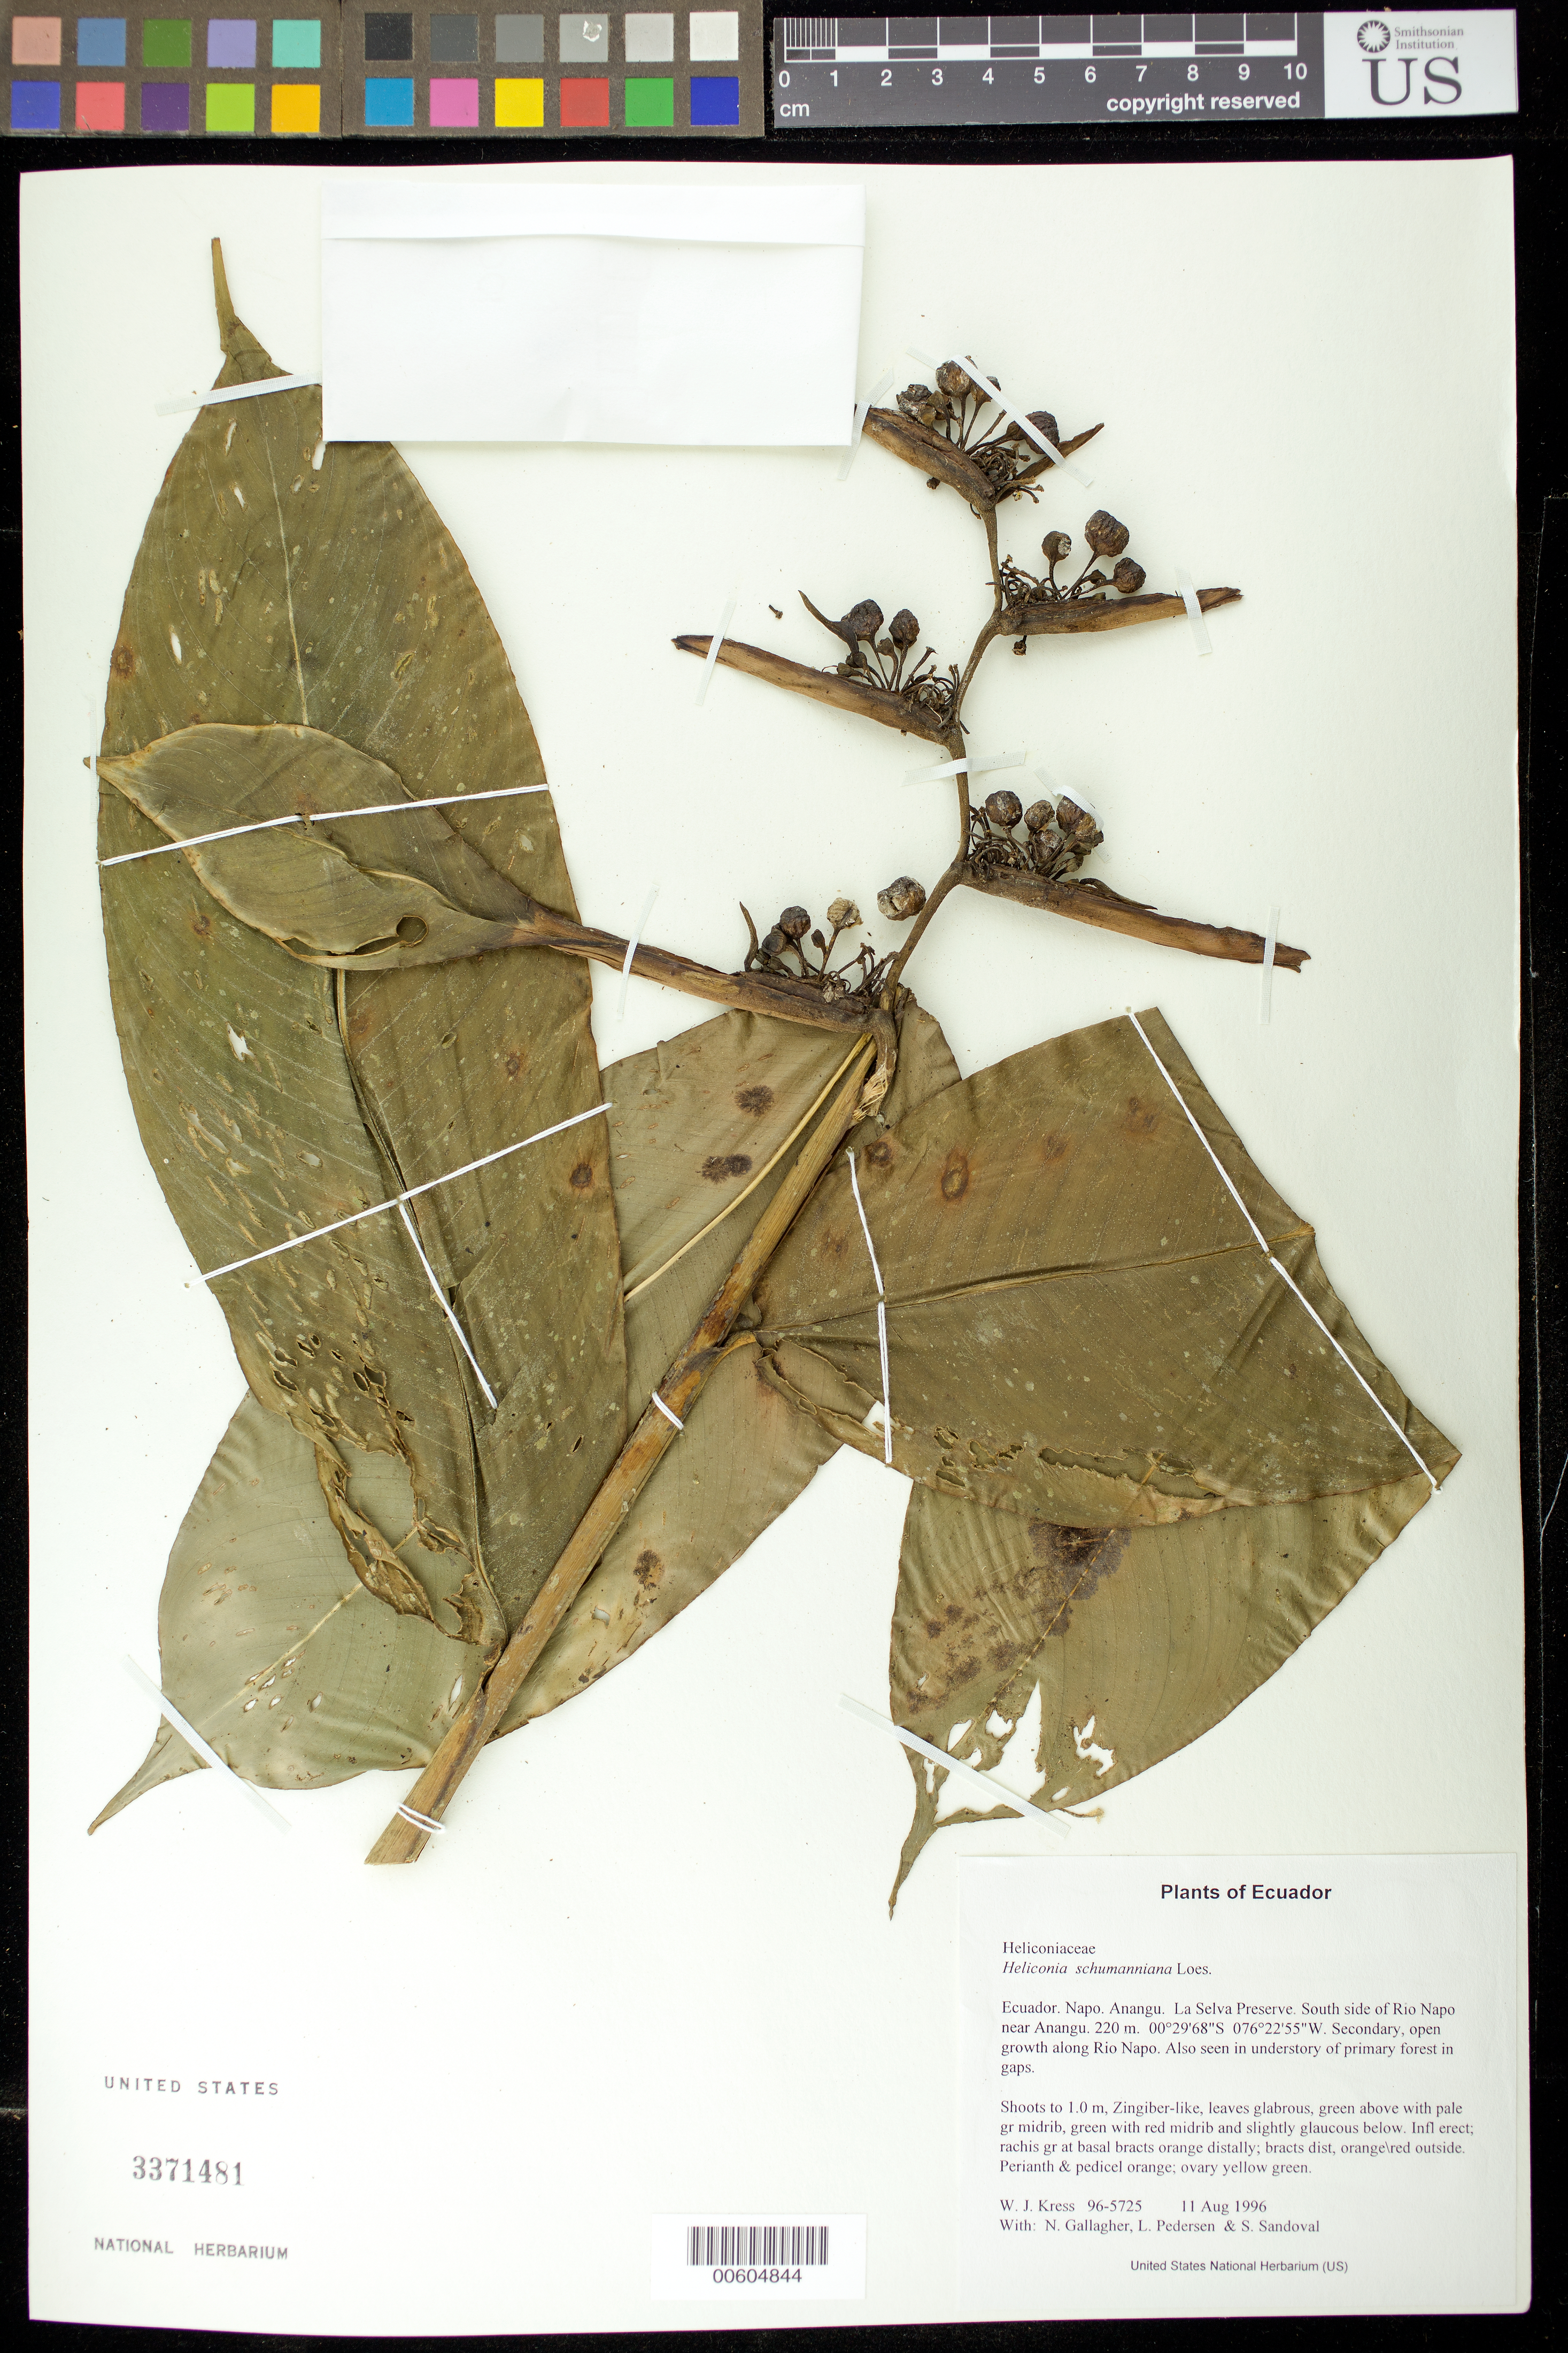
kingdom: Plantae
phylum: Tracheophyta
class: Liliopsida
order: Zingiberales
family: Heliconiaceae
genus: Heliconia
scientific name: Heliconia schumanniana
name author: Loes.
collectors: W. J. Kress, N. L. Gallagher, L. Pedersen & S. Sandoval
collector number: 96-5725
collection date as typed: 11 Aug 1996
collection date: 1996-08-11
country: Ecuador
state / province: Napo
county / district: Anangu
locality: La Selva Preserve. South side of Rio Napo near Anangu.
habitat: Secondary, open growth along Rio Napo. Also seen in understory of primary forest in gaps.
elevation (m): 220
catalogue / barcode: US 3371481